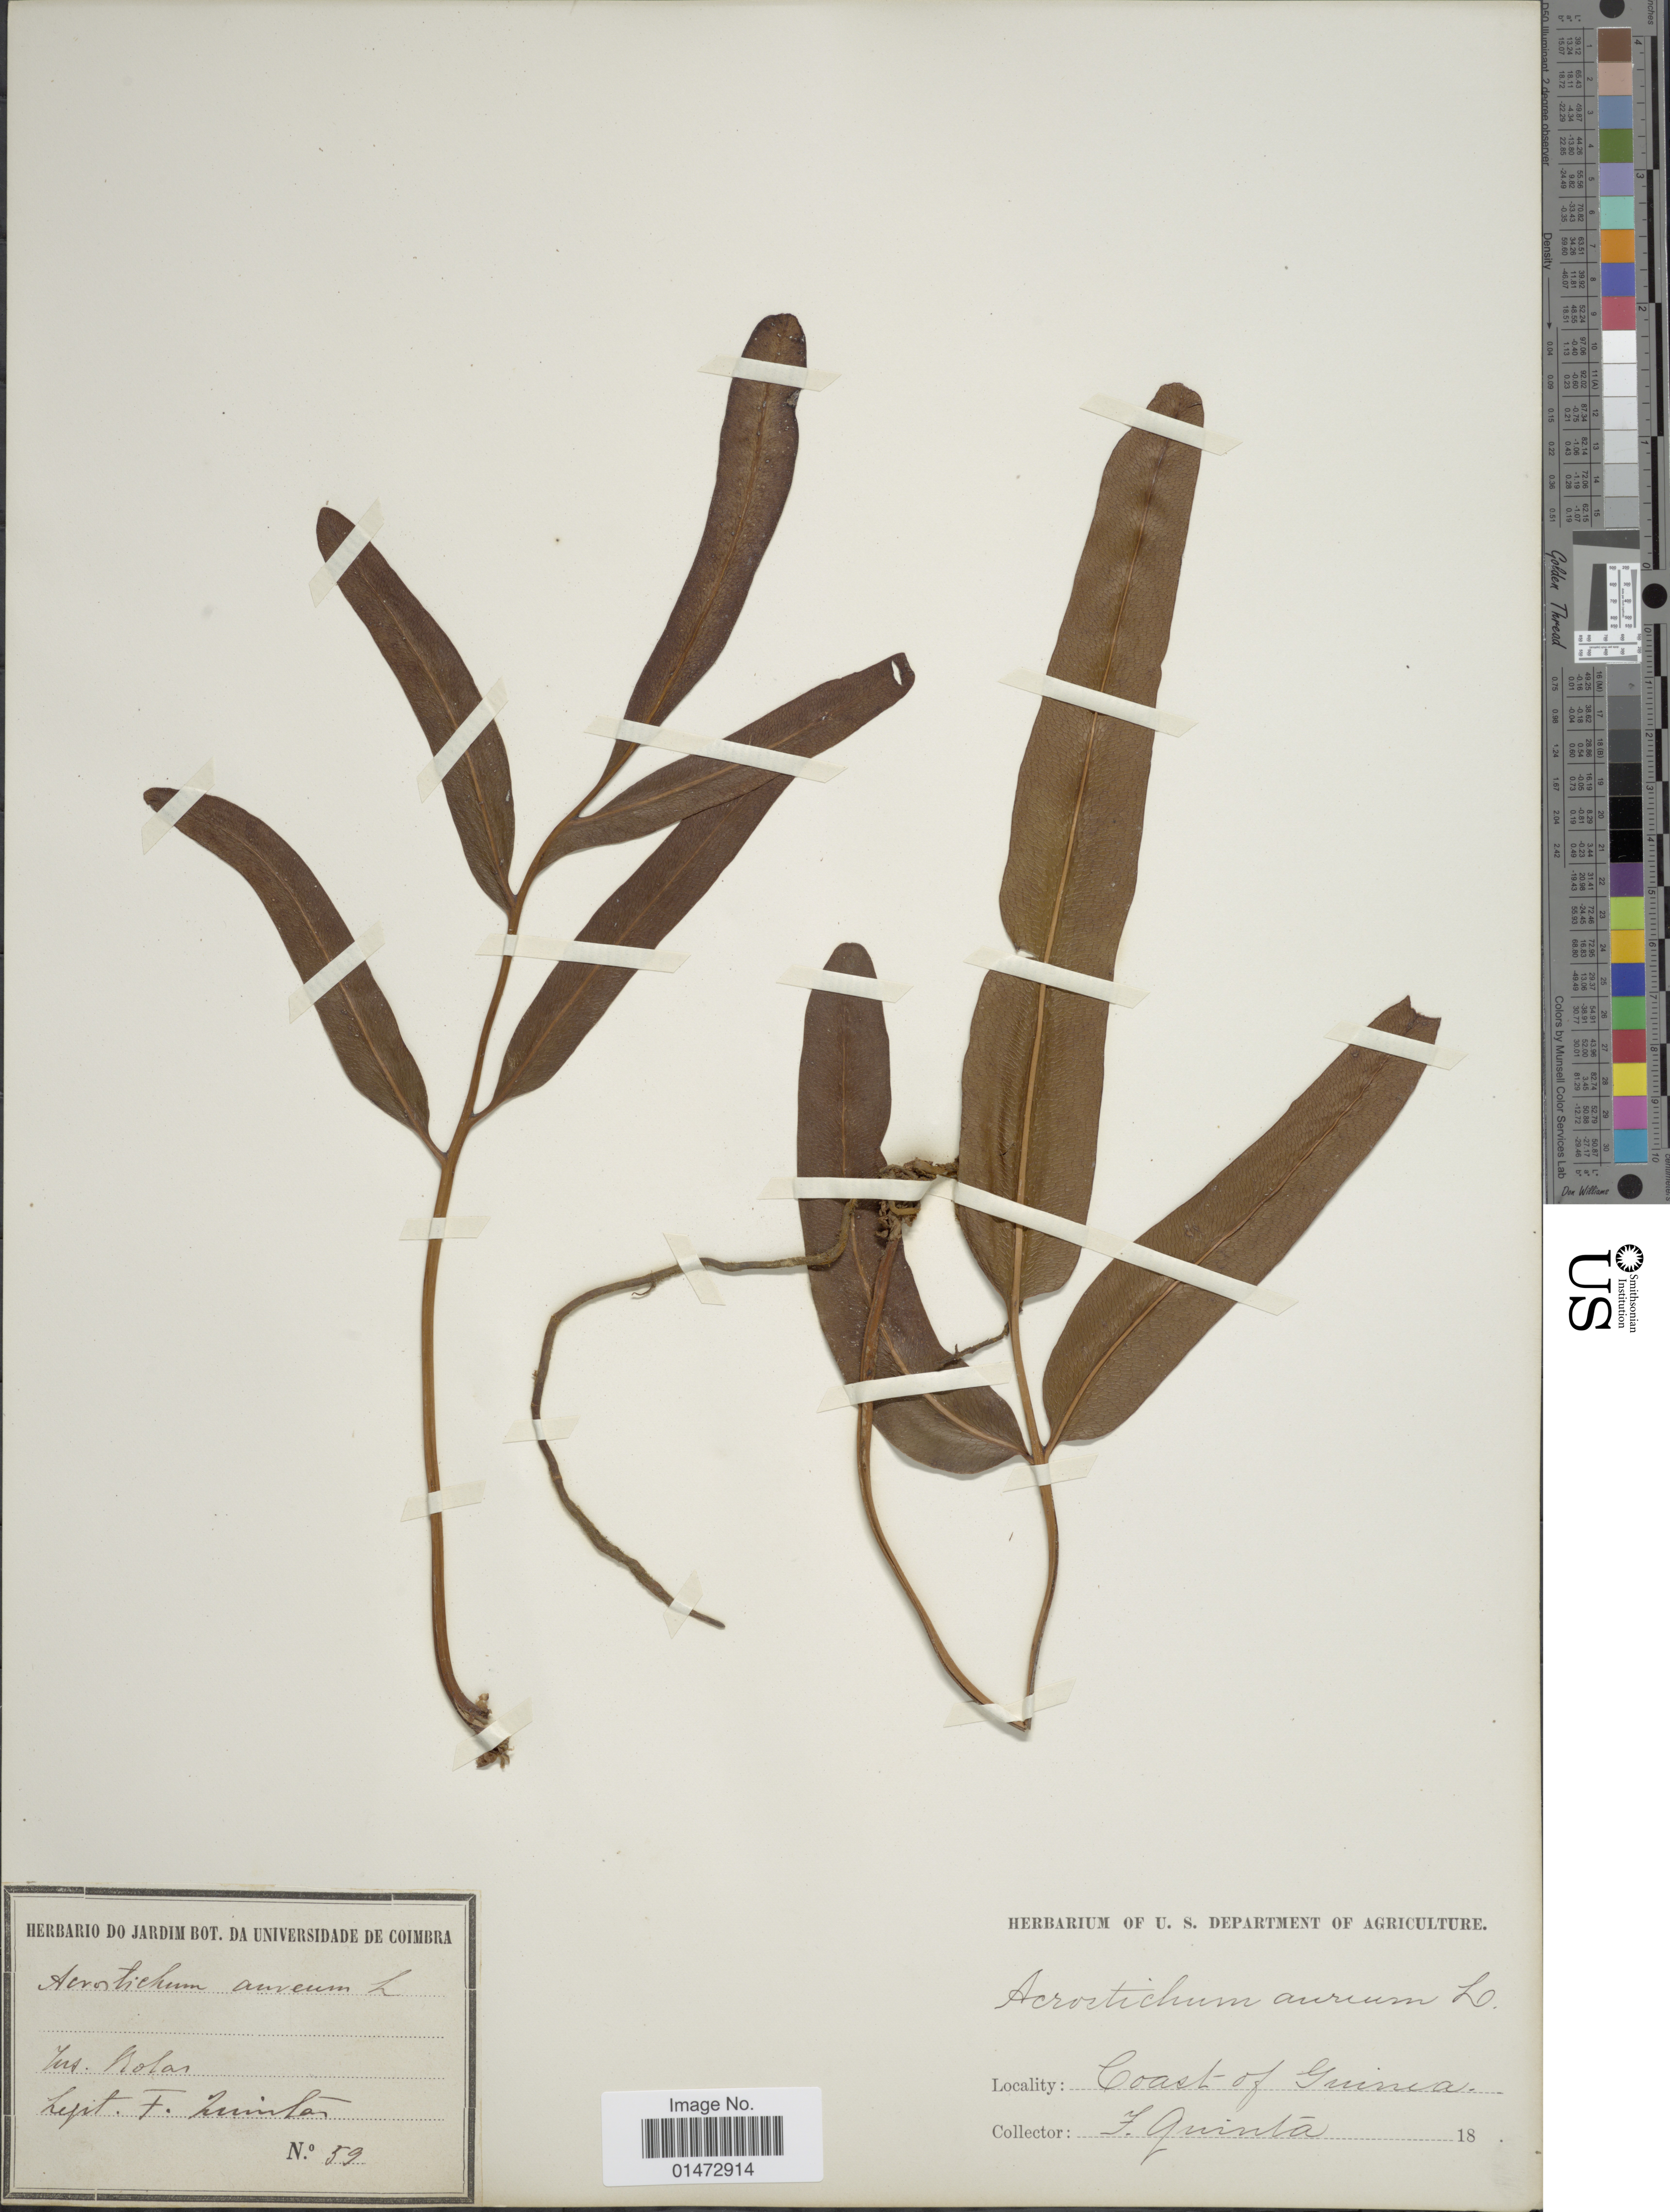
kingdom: Plantae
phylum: Tracheophyta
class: Polypodiopsida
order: Polypodiales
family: Pteridaceae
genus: Acrostichum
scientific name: Acrostichum aureum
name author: L.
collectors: F. Quintas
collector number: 59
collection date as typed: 18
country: São Tomé and Principe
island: Rolas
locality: Ins. Rolas, Coast of Guinea. [interpreted]